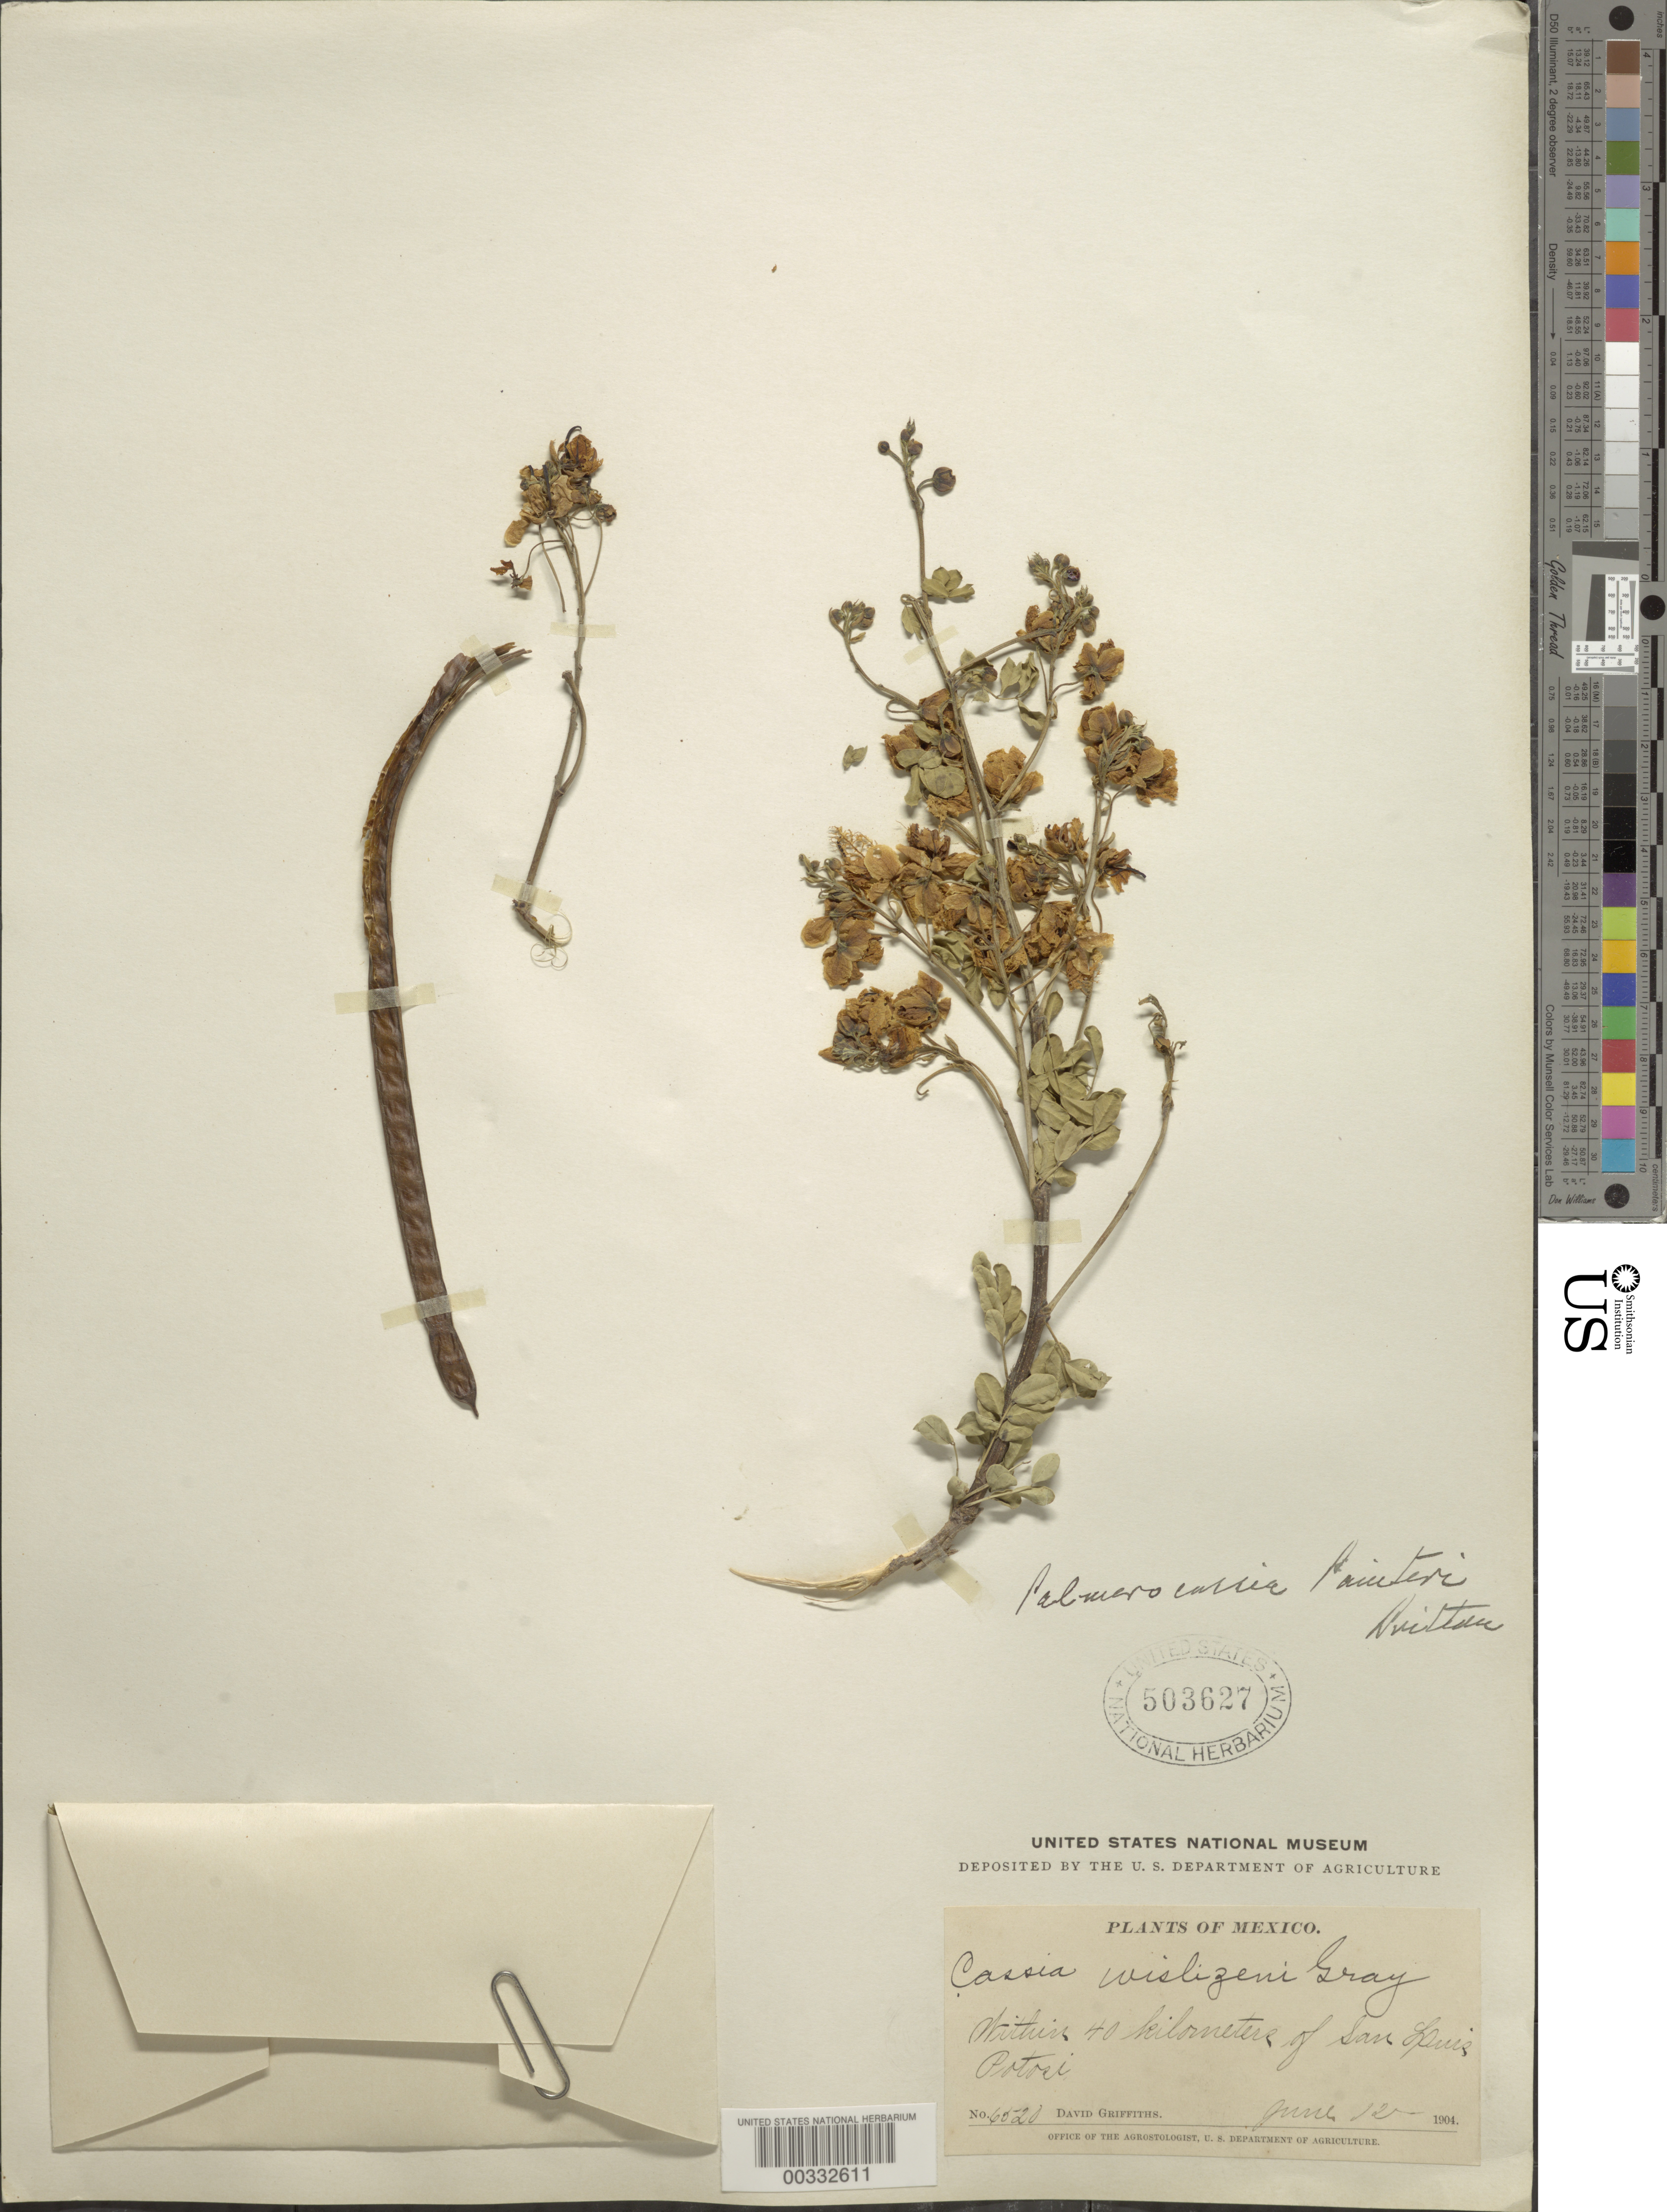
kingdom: Plantae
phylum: Tracheophyta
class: Magnoliopsida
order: Fabales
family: Fabaceae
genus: Senna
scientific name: Senna wislizeni var. painteri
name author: (Britton & Rose) H.S. Irwin & Barneby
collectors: D. Griffiths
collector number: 6520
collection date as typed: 12 Jun 1904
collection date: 1904-06-12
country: Mexico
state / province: San Luis Potosí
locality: Within 40 km of San Luis Potosi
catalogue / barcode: US 503627